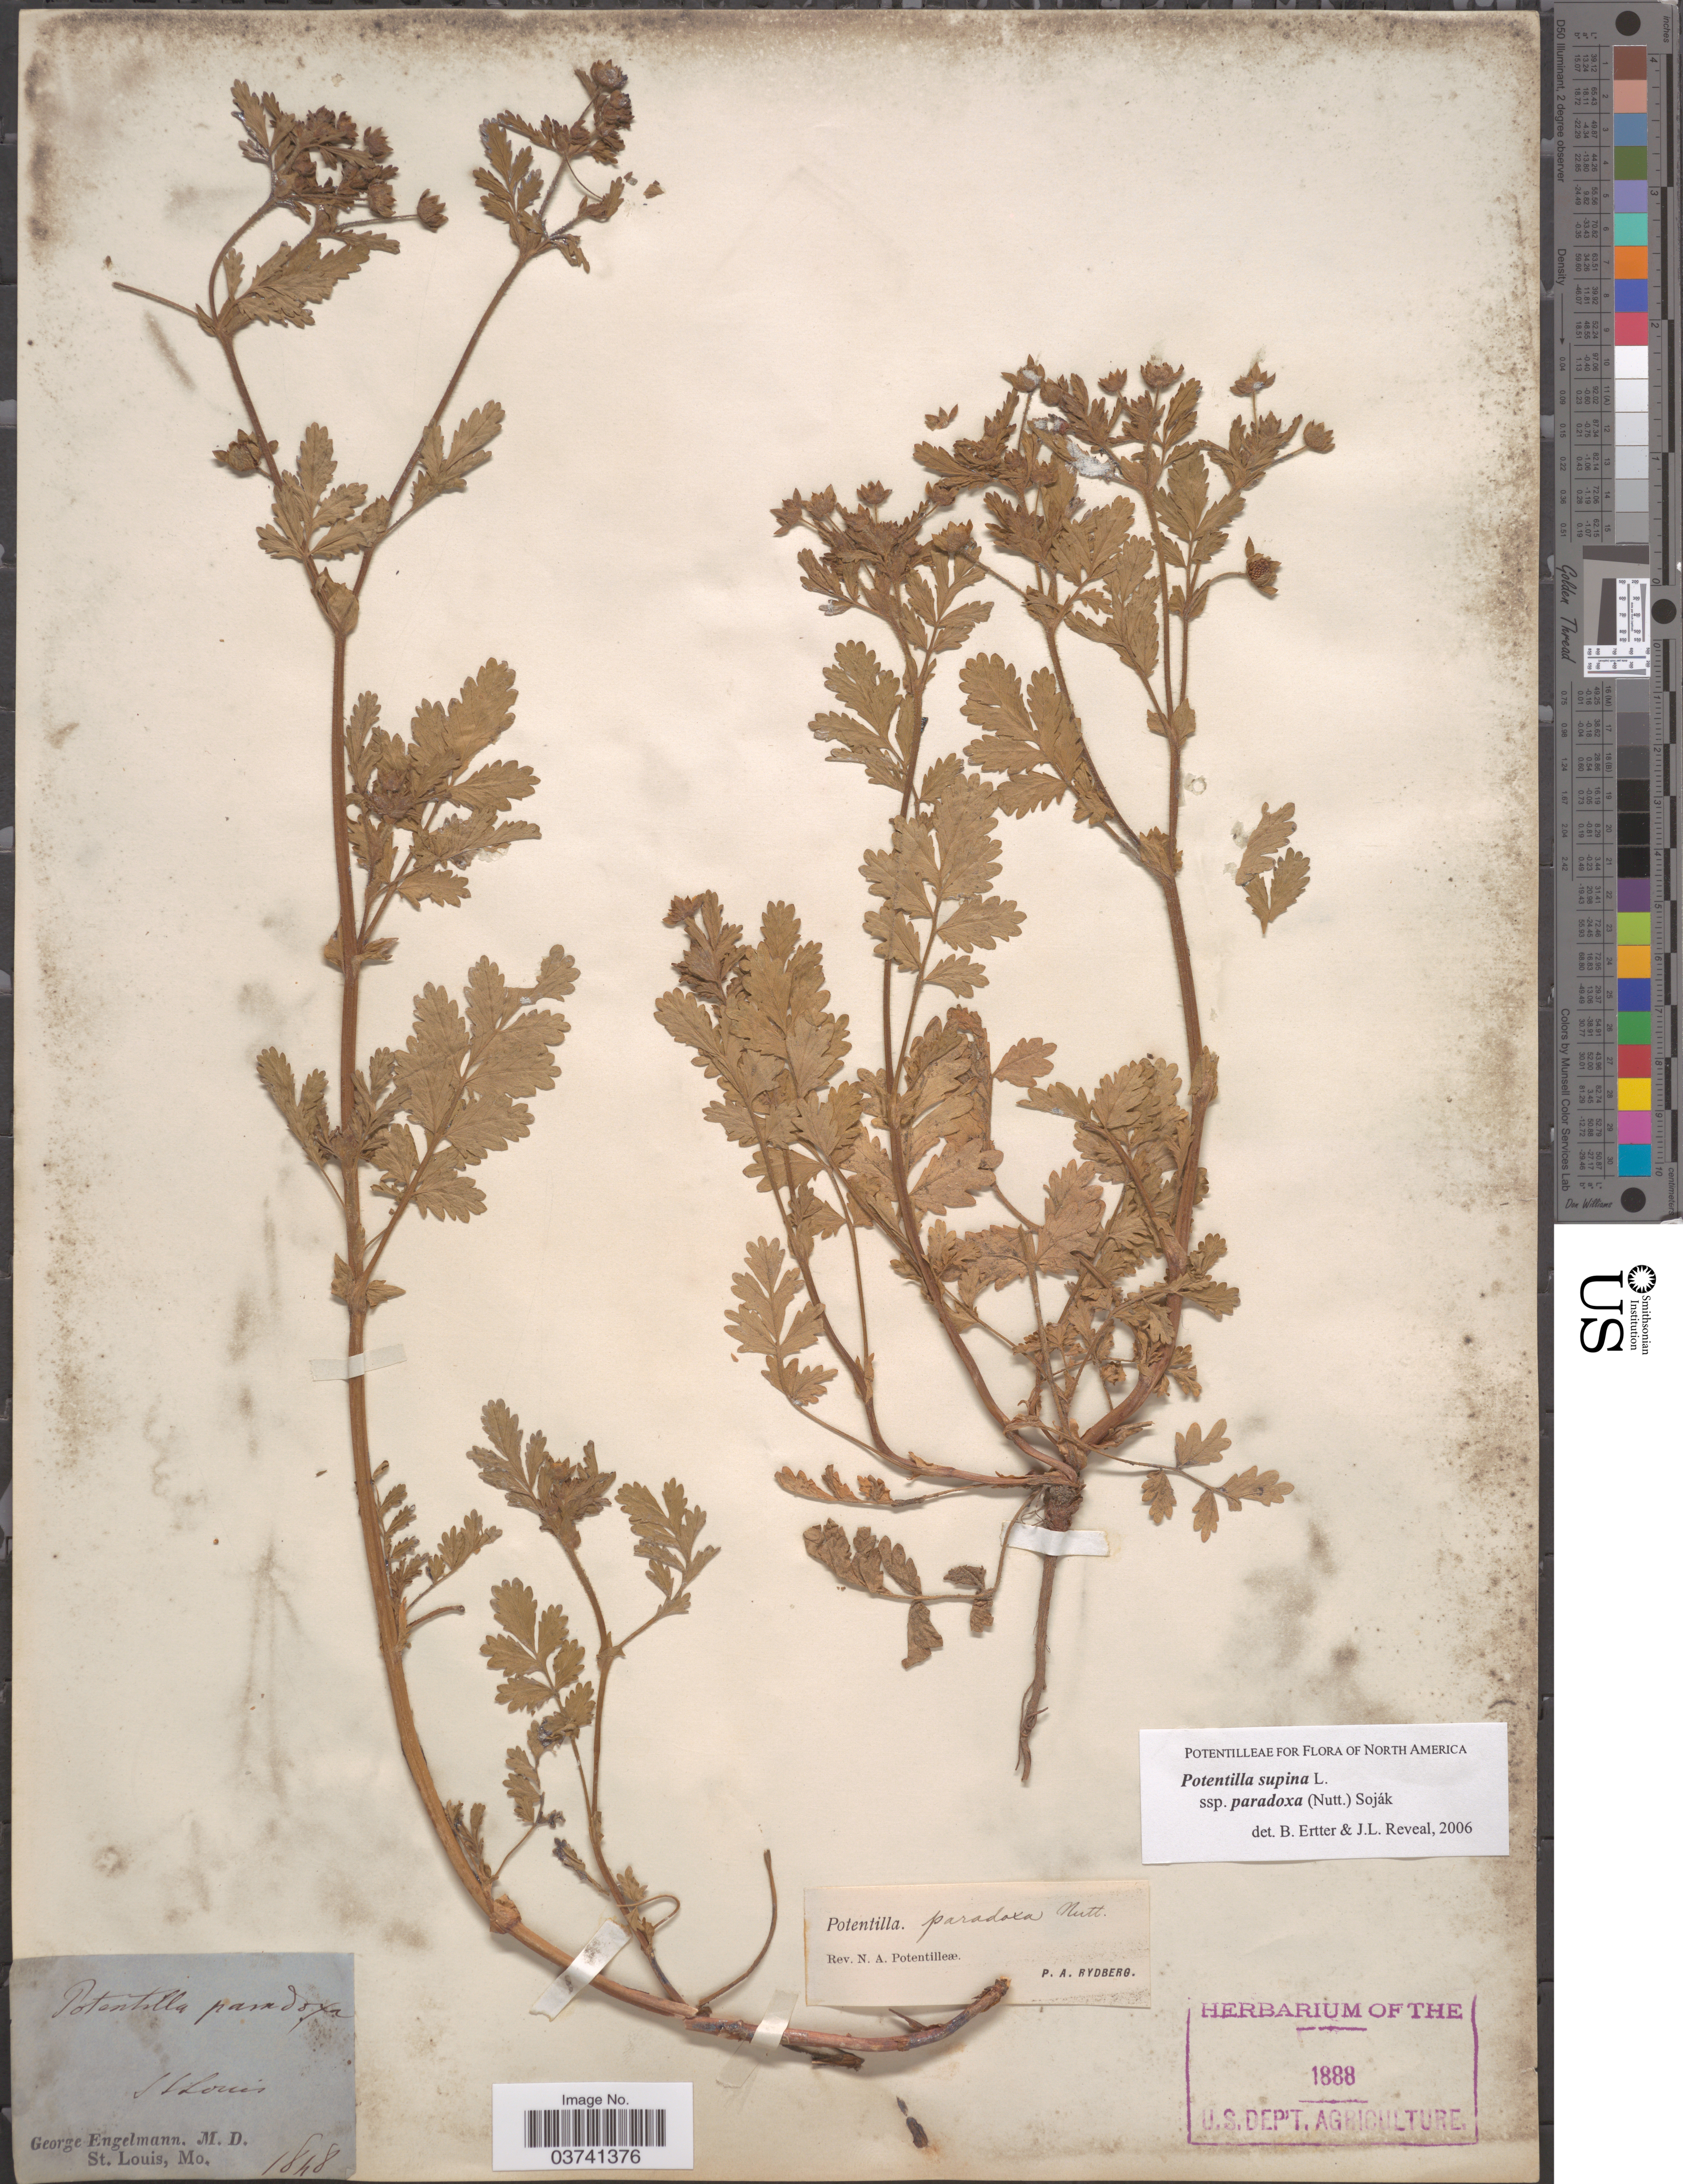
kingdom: Plantae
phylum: Tracheophyta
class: Magnoliopsida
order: Rosales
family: Rosaceae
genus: Potentilla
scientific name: Potentilla supina subsp. paradoxa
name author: (Nutt.) Soják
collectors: G. Engelmann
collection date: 1848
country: United States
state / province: Illinois